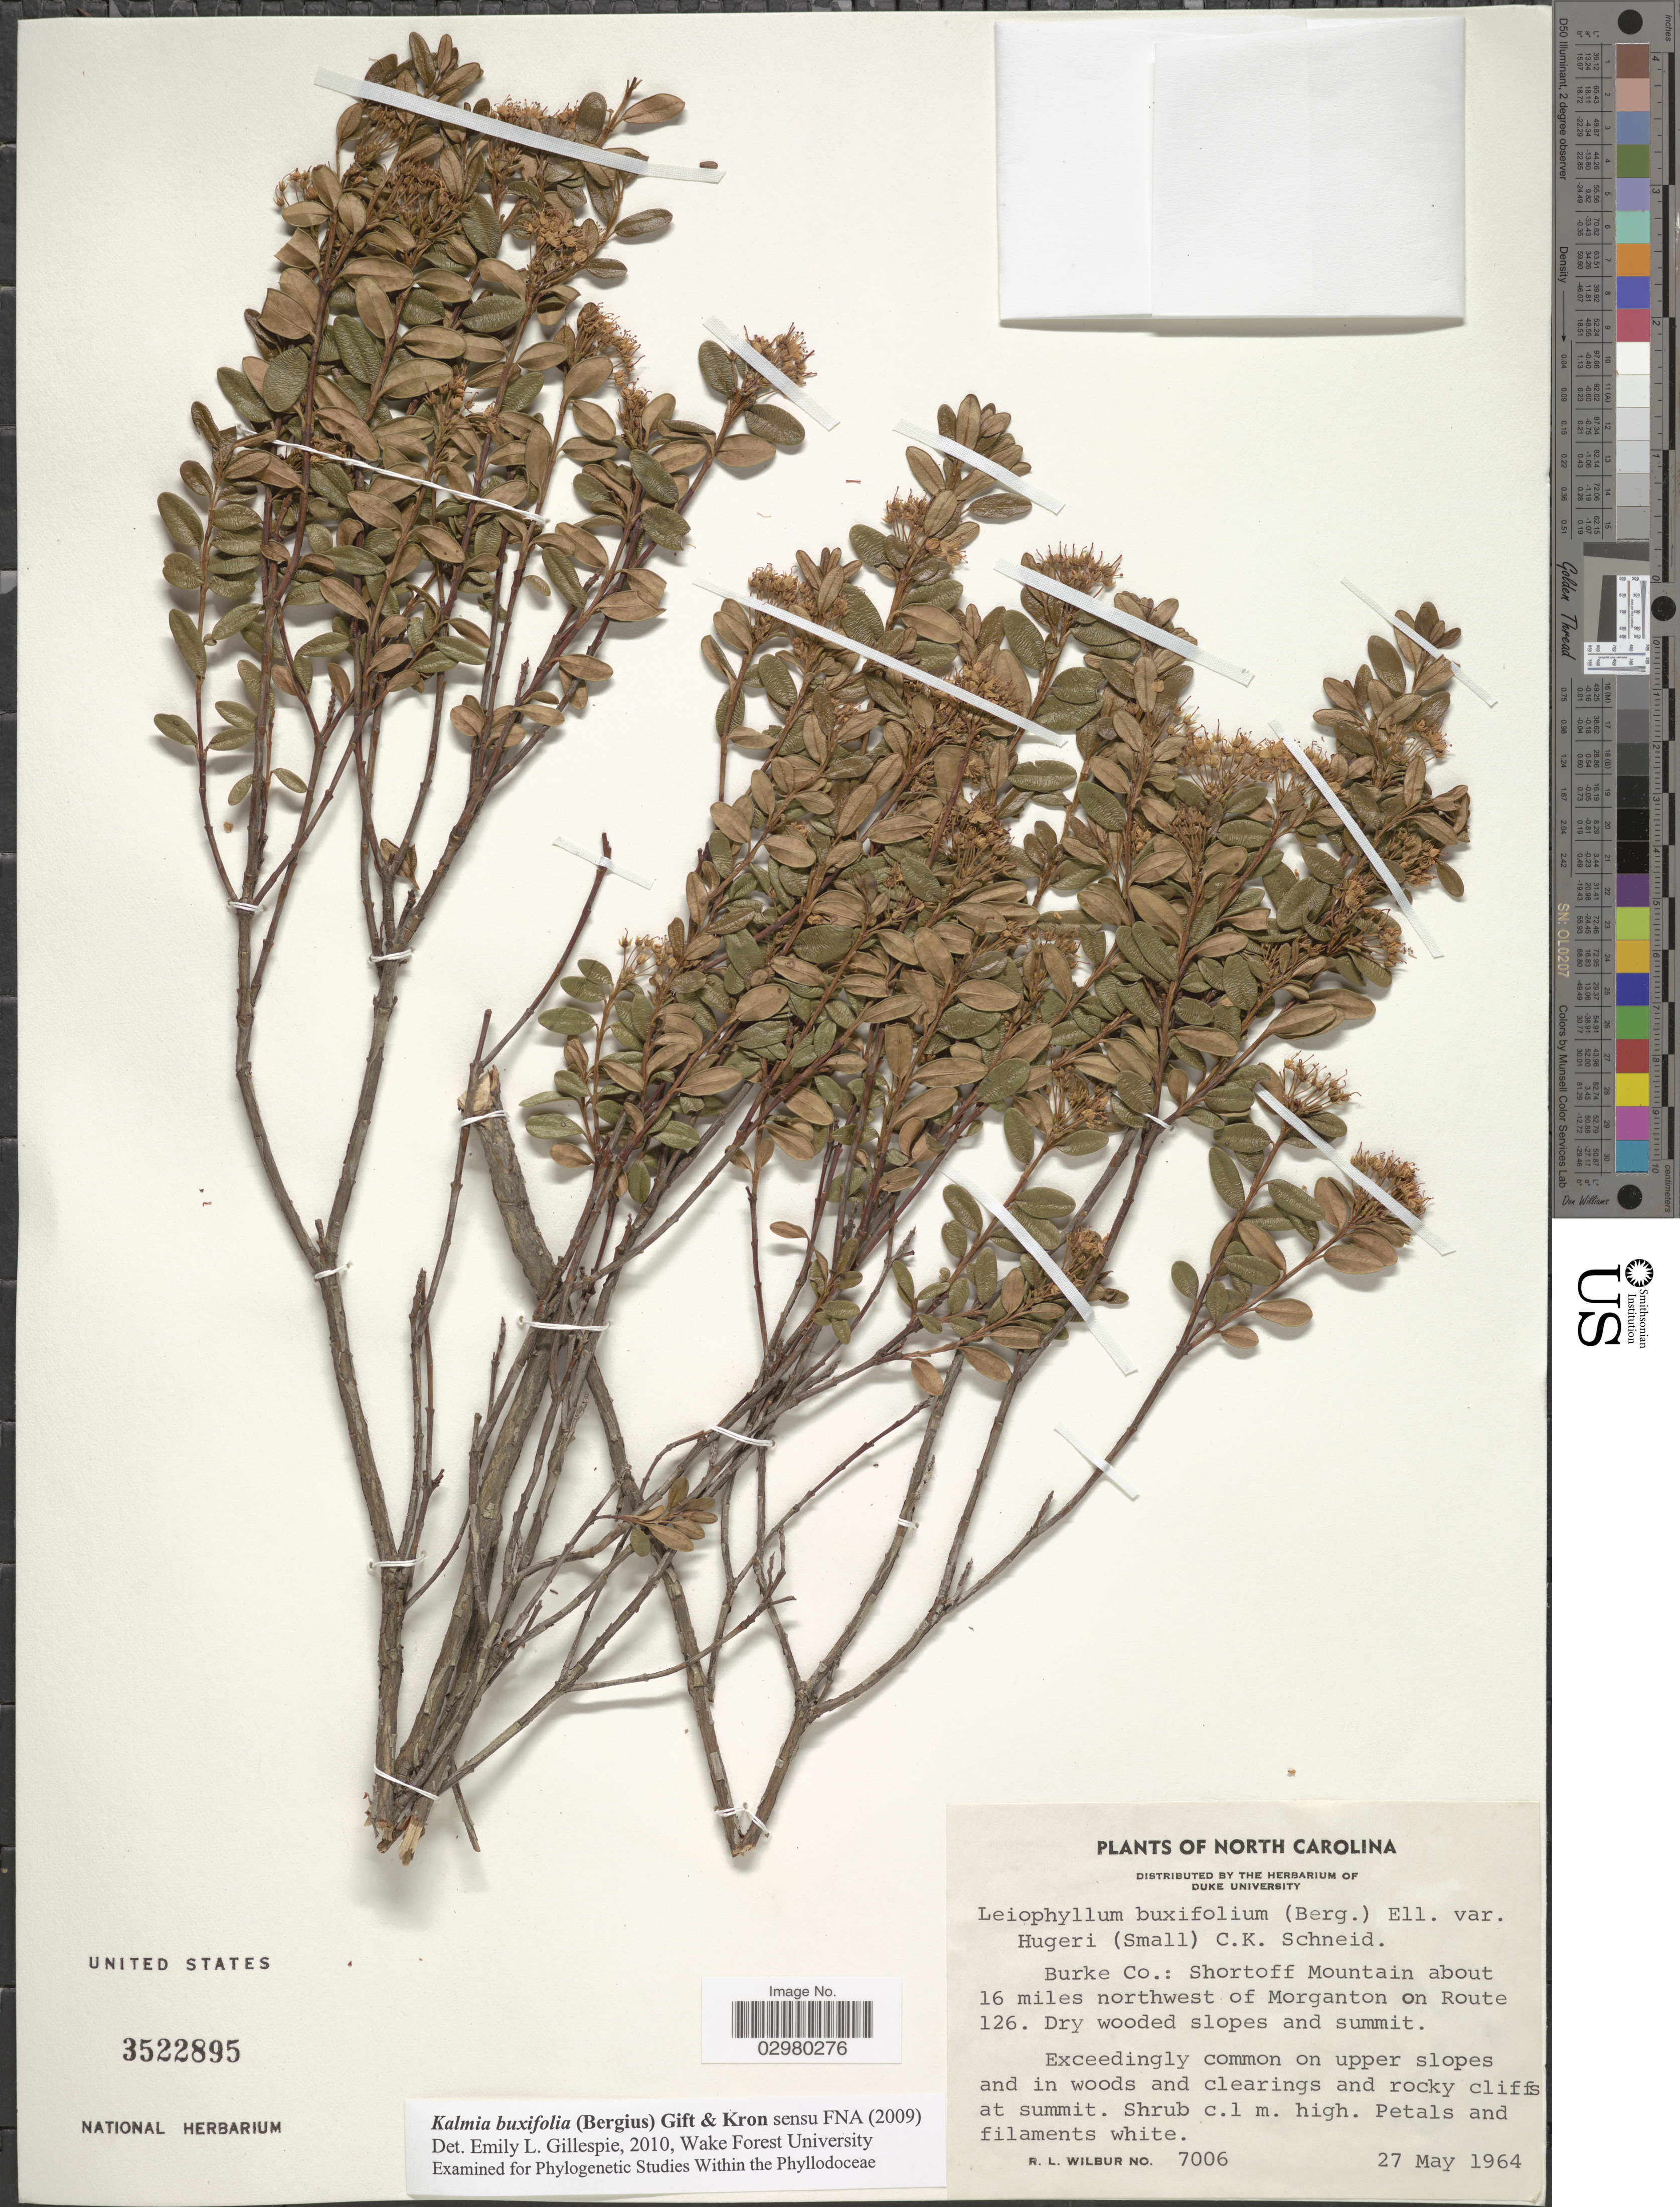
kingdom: Plantae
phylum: Tracheophyta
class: Magnoliopsida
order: Ericales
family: Ericaceae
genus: Leiophyllum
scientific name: Leiophyllum buxifolium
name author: (Bergius) Elliott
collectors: R. L. Wilbur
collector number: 7006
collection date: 1964-05-27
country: United States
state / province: North Carolina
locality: Burke Co.: Shortoff Mountain about 16 miles northwest of Morganton on Route 126.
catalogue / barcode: US 3522895